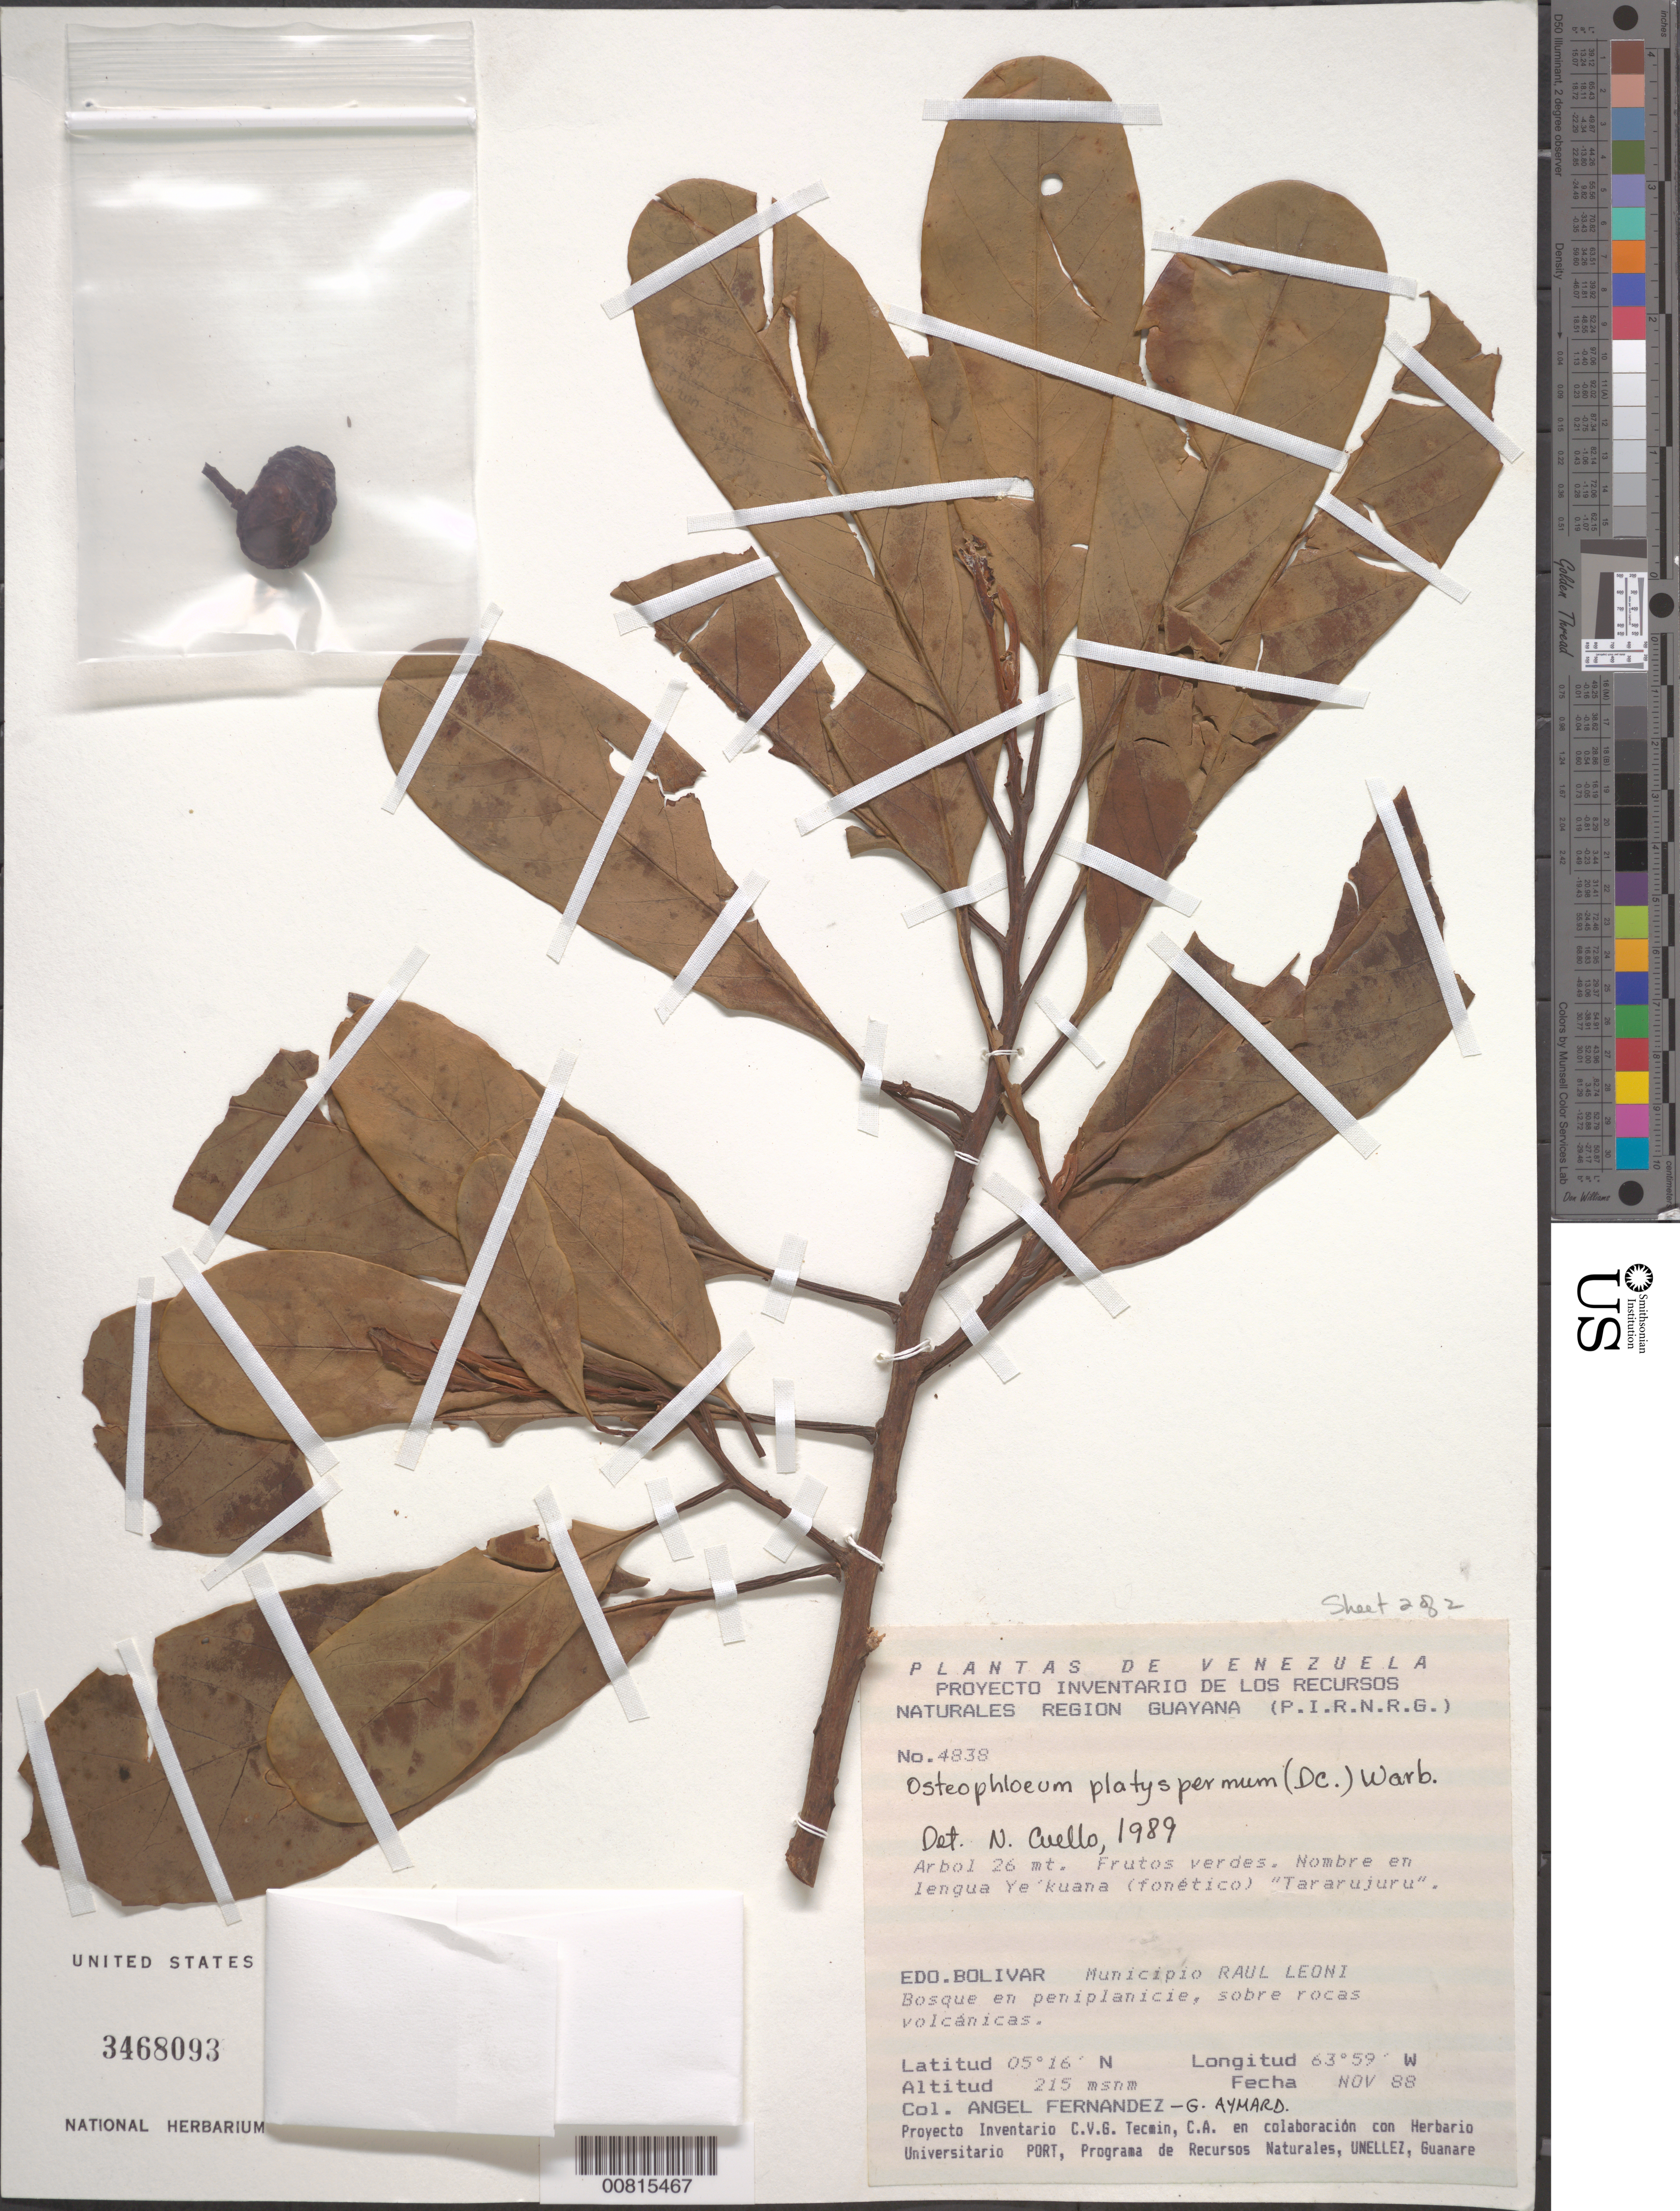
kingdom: Plantae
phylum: Tracheophyta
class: Magnoliopsida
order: Magnoliales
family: Myristicaceae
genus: Osteophloeum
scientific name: Osteophloeum platyspermum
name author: (A. DC.) Warb.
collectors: Á. Fernández & G. A. Aymard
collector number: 4838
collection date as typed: Transcribed d/m/y: /11/88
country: Venezuela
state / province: Bolivar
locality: Municipio Raul Leoni.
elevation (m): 215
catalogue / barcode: US 3468093